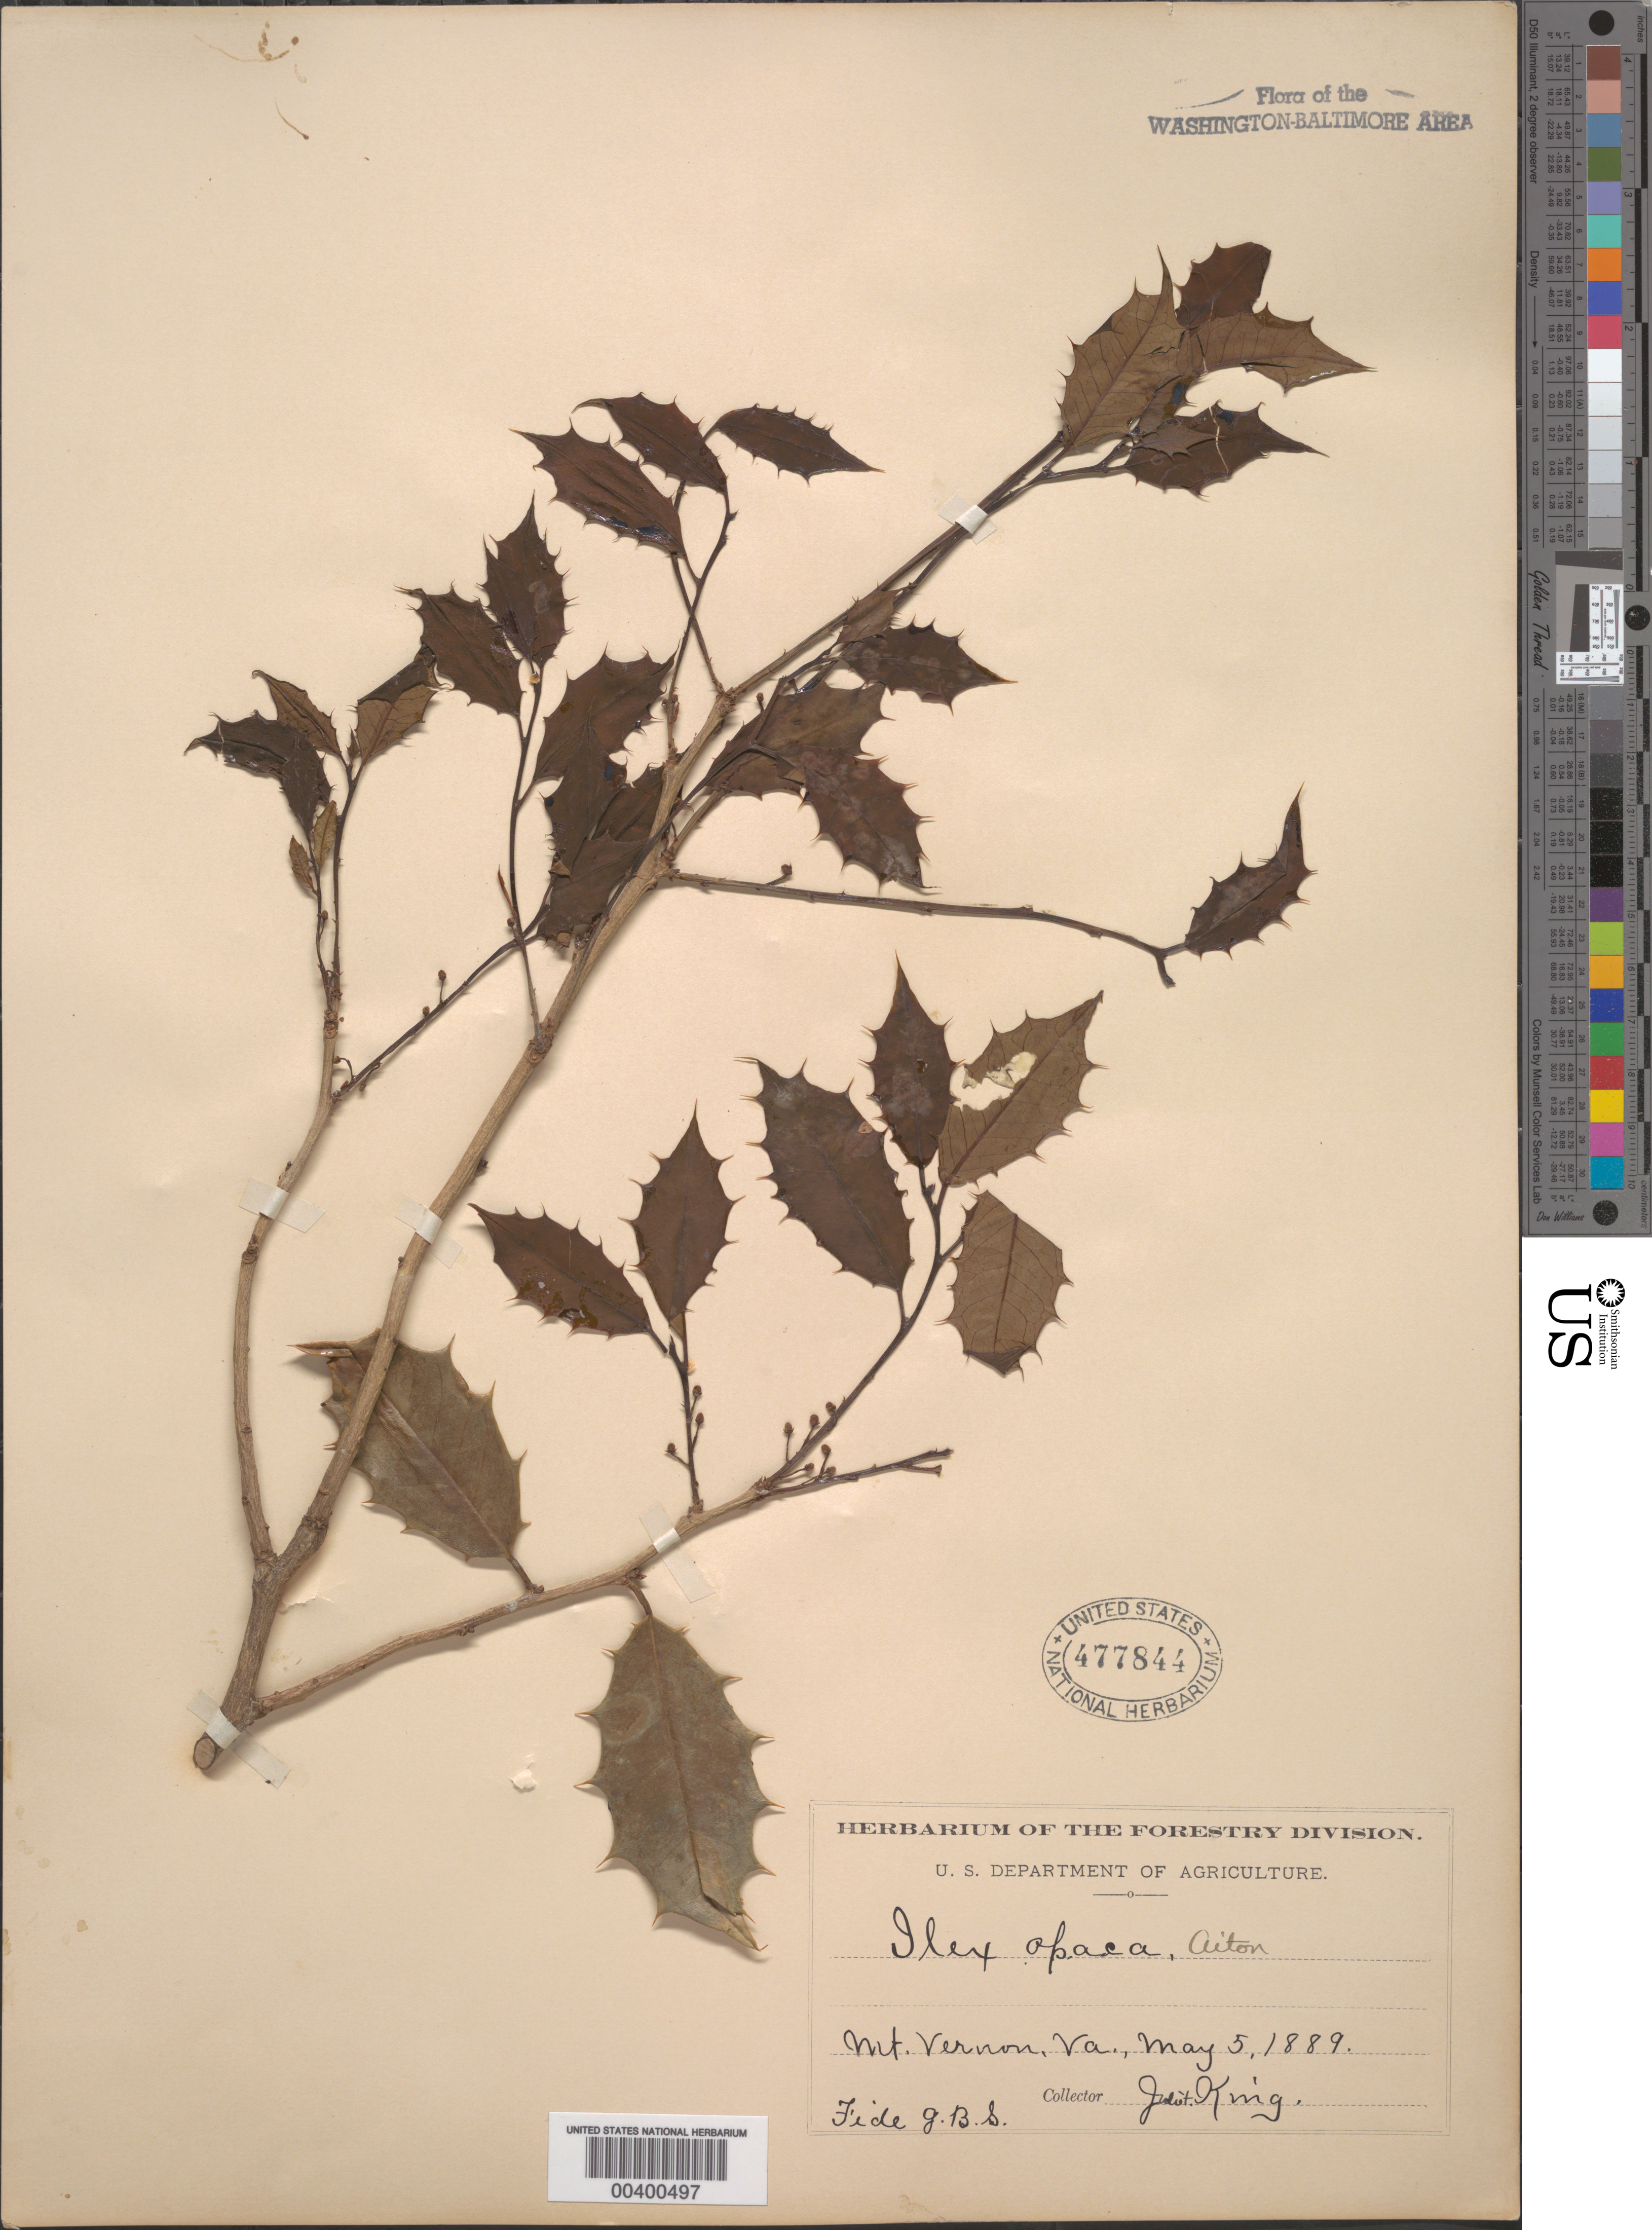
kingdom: Plantae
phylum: Tracheophyta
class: Magnoliopsida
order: Aquifoliales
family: Aquifoliaceae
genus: Ilex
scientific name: Ilex opaca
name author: Aiton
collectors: J. King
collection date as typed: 05 May 1889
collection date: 1889-05-05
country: United States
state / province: Virginia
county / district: Fairfax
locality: Mount Vernon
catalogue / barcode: US 477844